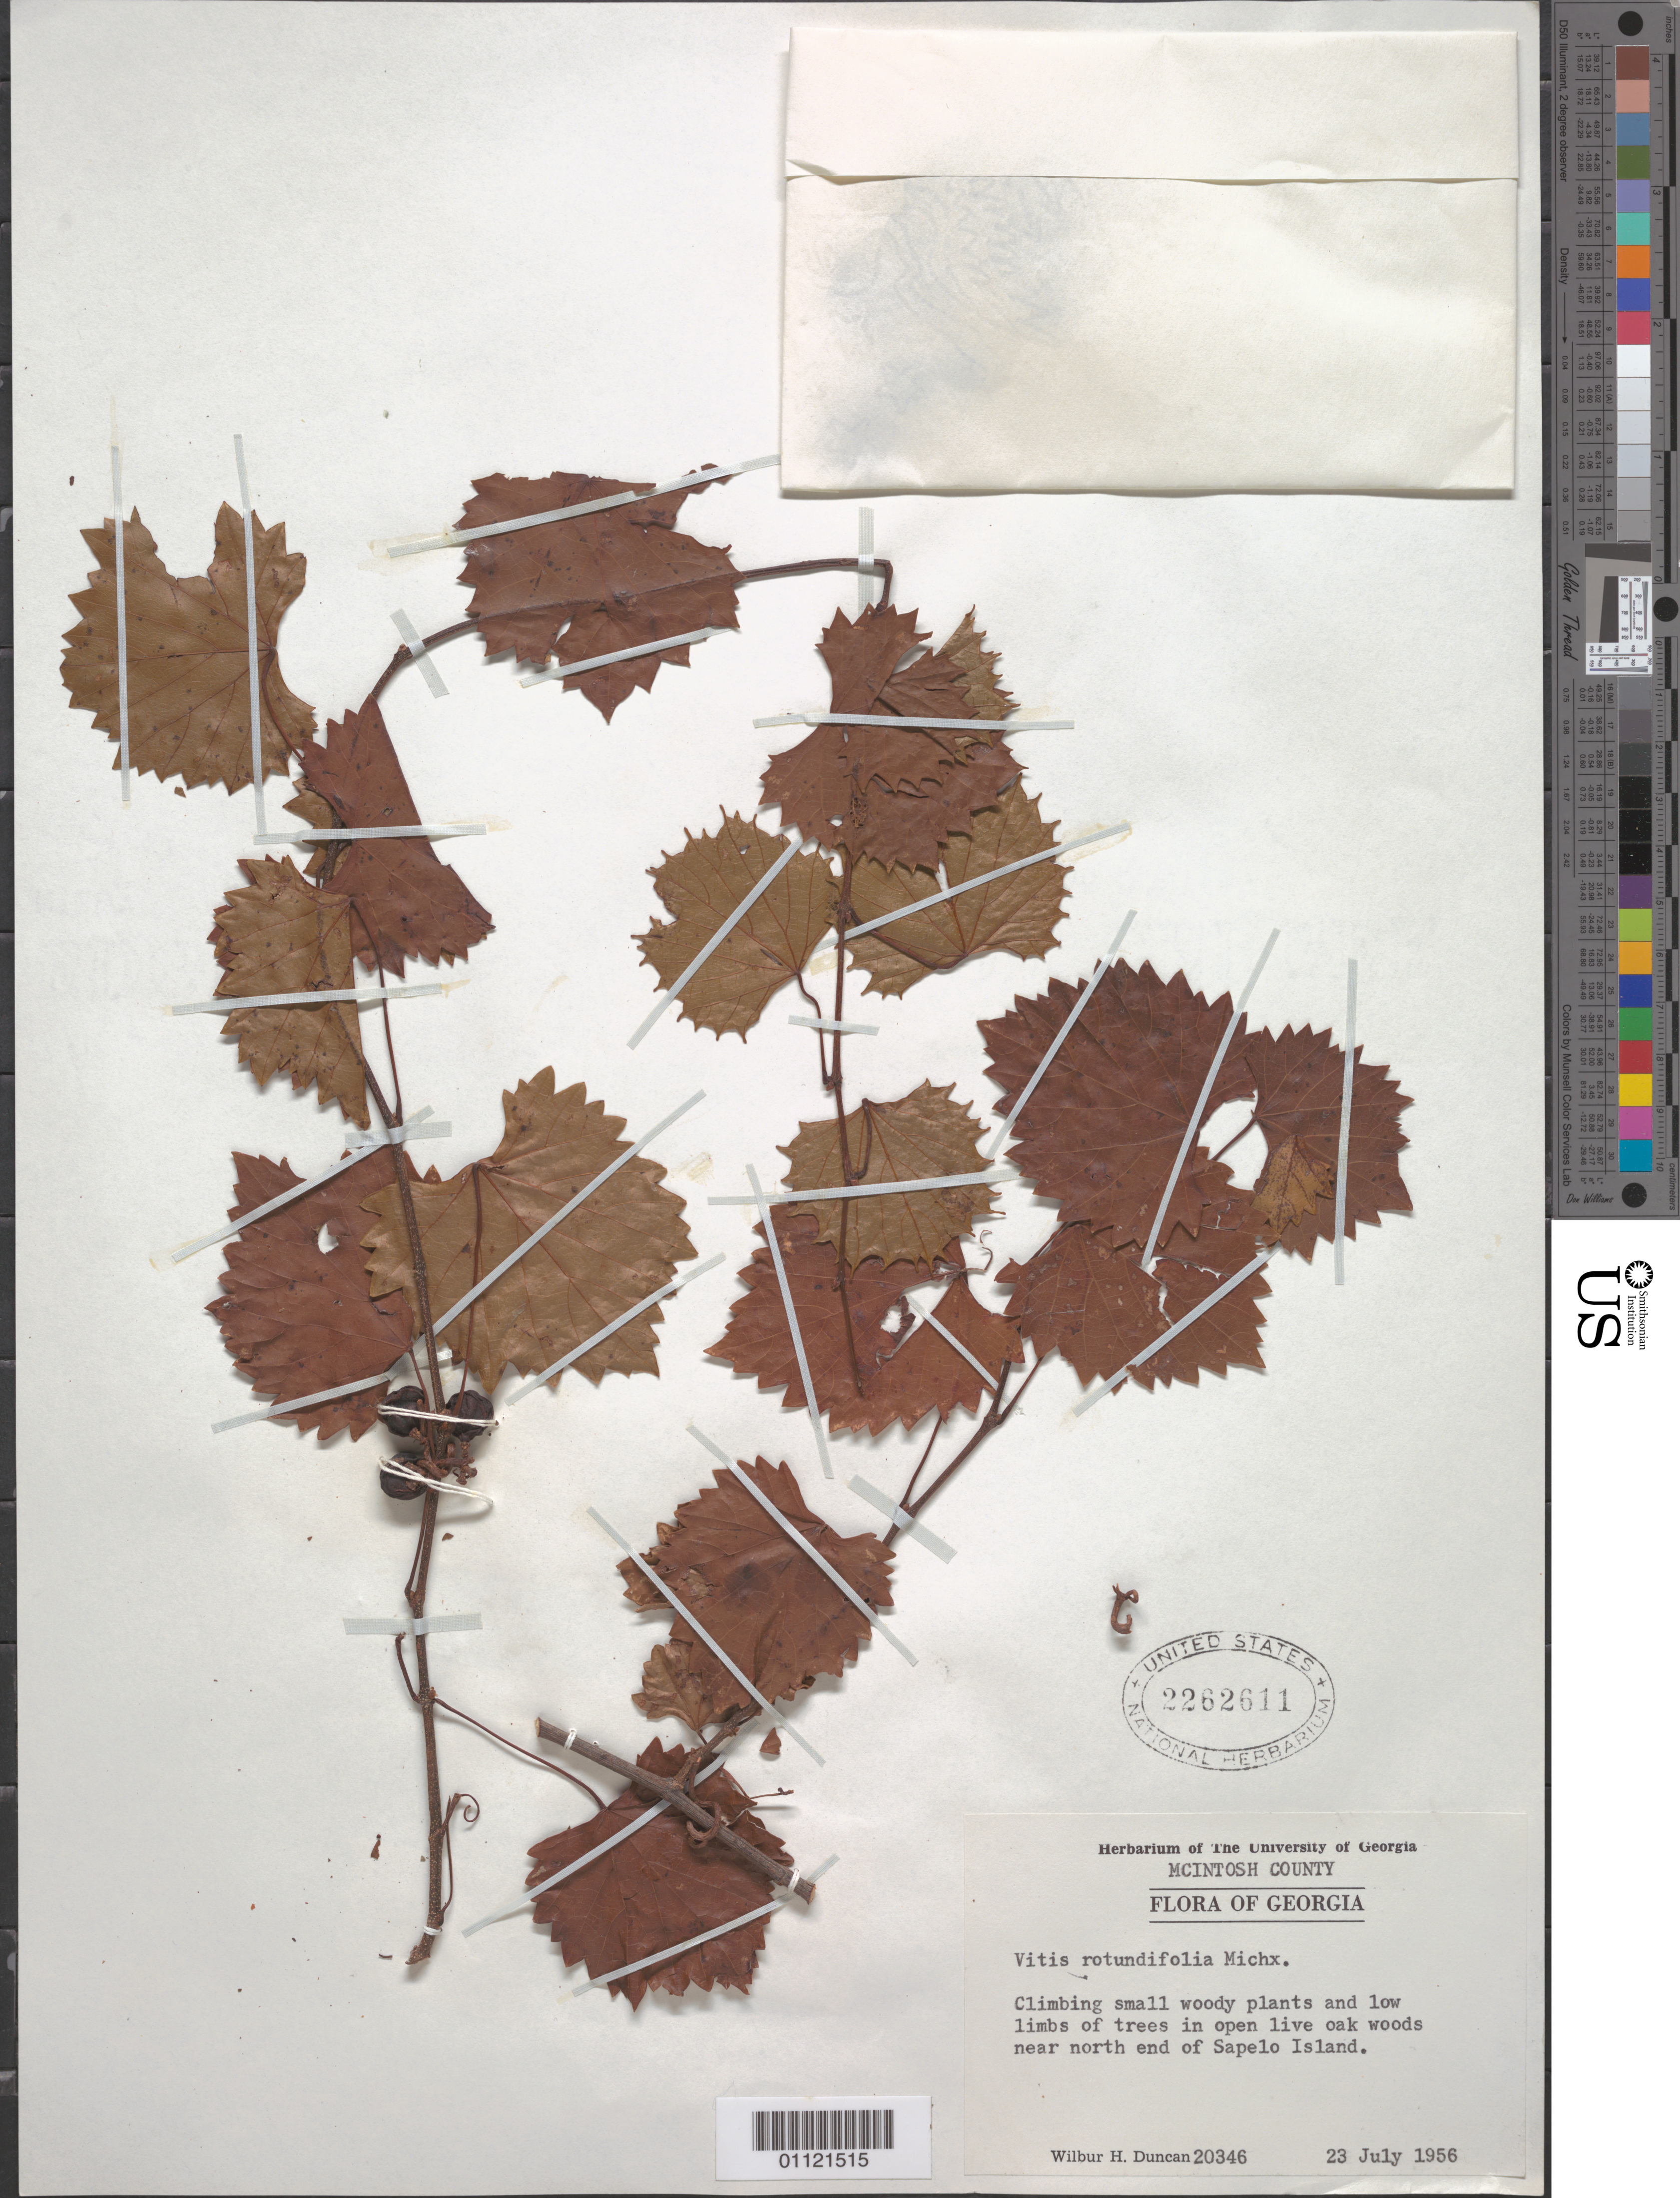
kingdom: Plantae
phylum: Tracheophyta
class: Magnoliopsida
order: Vitales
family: Vitaceae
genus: Vitis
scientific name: Vitis rotundifolia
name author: Michx.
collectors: W. H. Duncan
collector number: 20346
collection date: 1956-07-23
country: United States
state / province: Georgia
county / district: Mcintosh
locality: near north end of Sapelo Island.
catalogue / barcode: US 2262611